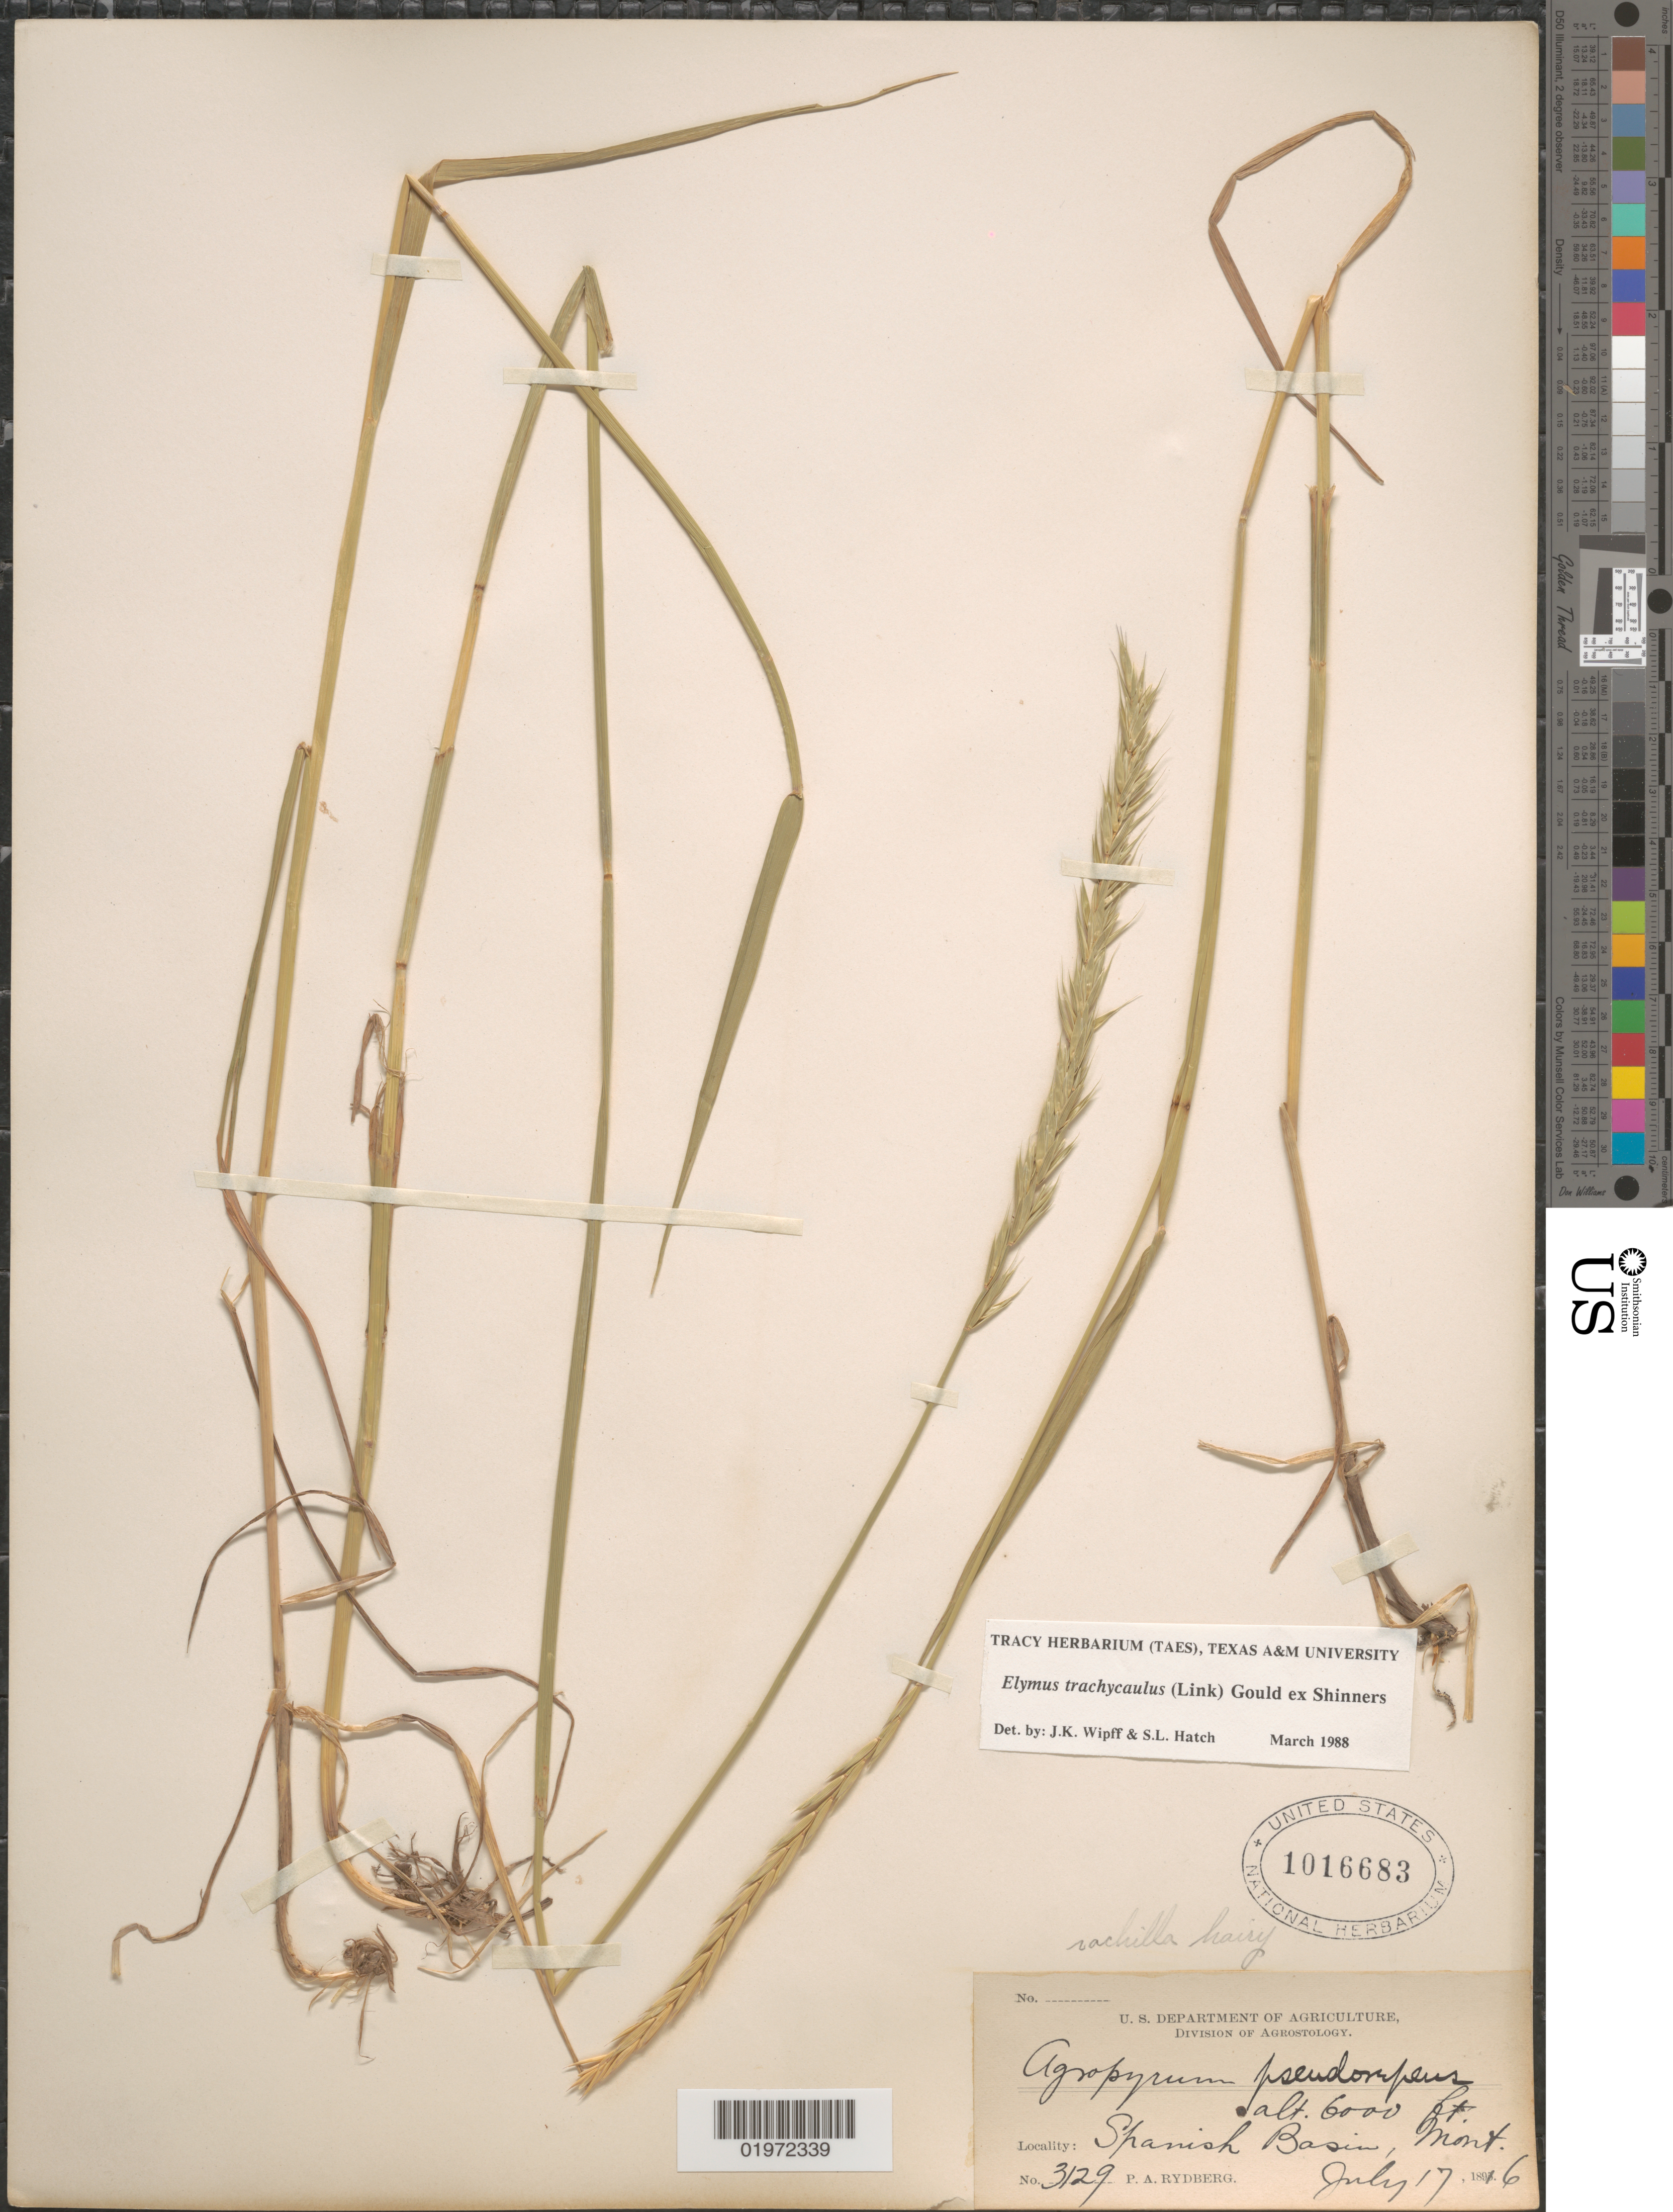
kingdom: Plantae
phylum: Tracheophyta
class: Liliopsida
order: Poales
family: Poaceae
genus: Elymus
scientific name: Elymus trachycaulus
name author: (Link) Gould ex Shinners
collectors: P. A. Rydberg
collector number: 3129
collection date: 1896-07-17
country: United States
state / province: Montana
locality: Spanish Basin.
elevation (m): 1829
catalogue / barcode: US 1016683